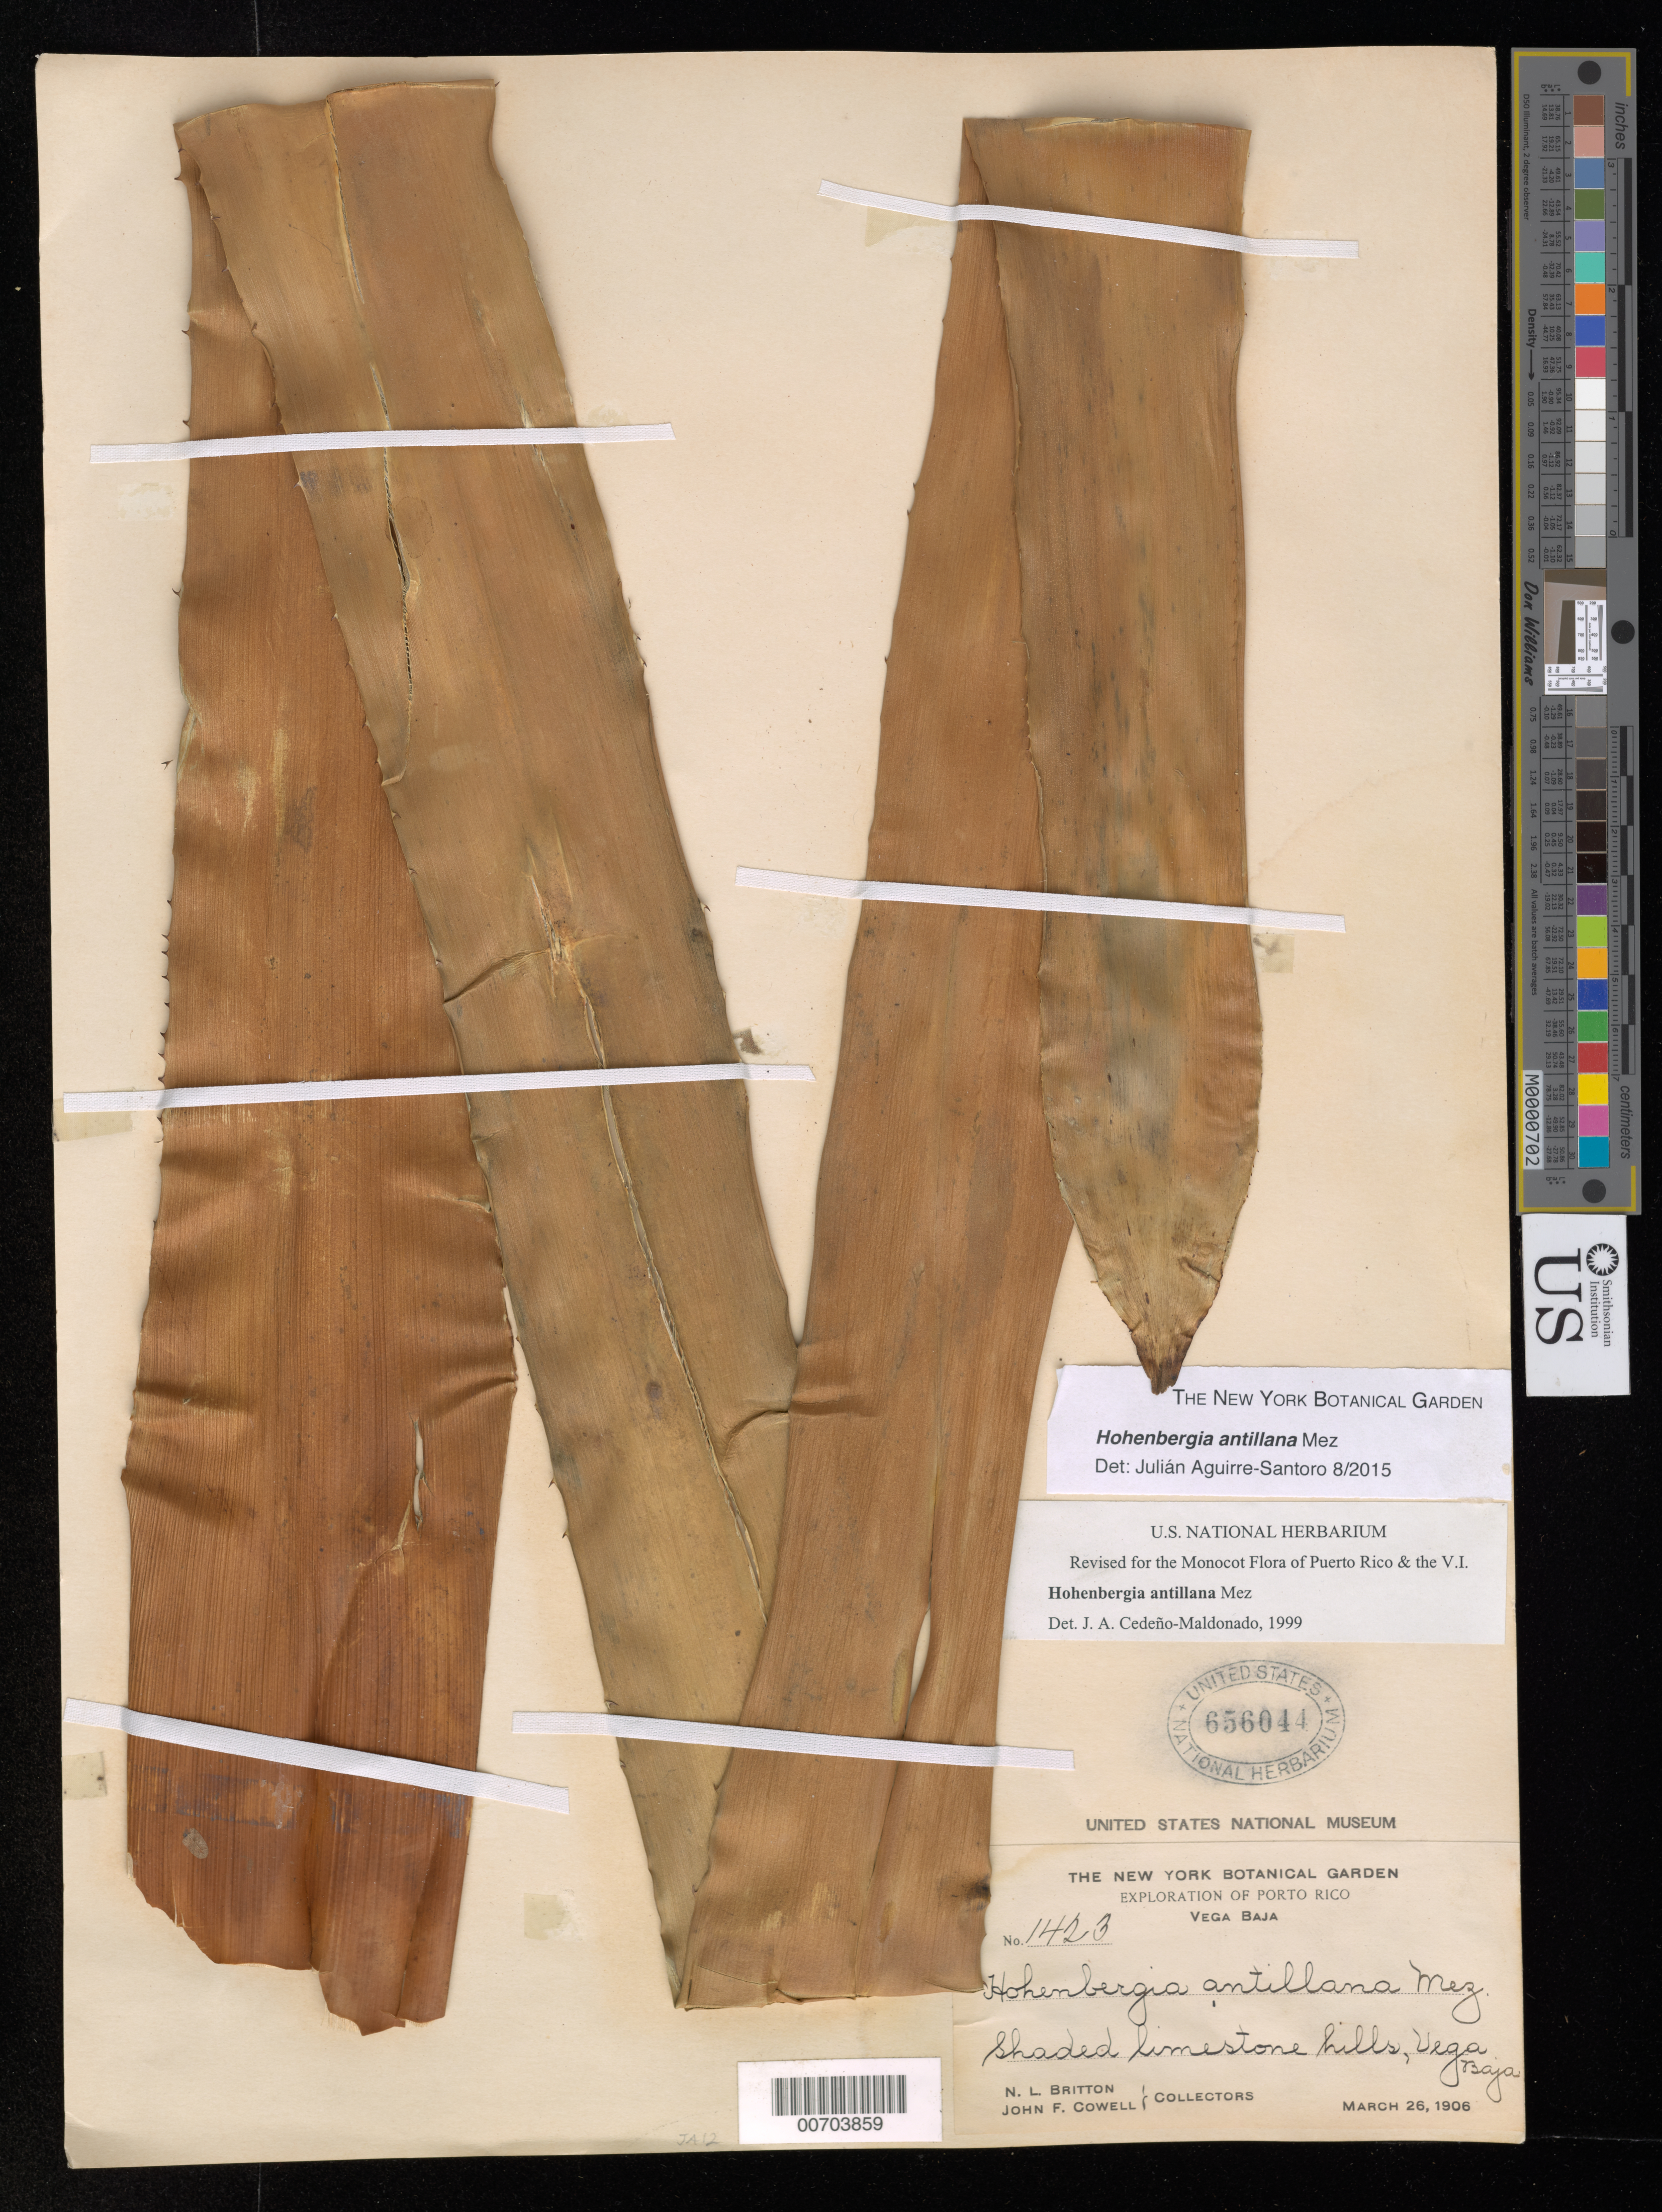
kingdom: Plantae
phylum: Tracheophyta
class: Liliopsida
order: Poales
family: Bromeliaceae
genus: Hohenbergia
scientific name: Hohenbergia antillana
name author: Mez in A. DC.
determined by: Cedeño-Maldonado, J. A.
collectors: N. Britton & J. F. Cowell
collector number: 1423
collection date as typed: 26 Mar 1906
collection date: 1906-03-26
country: Puerto Rico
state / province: Vega Baja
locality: Vega Baja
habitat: shaded limestone hills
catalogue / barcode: US 656044